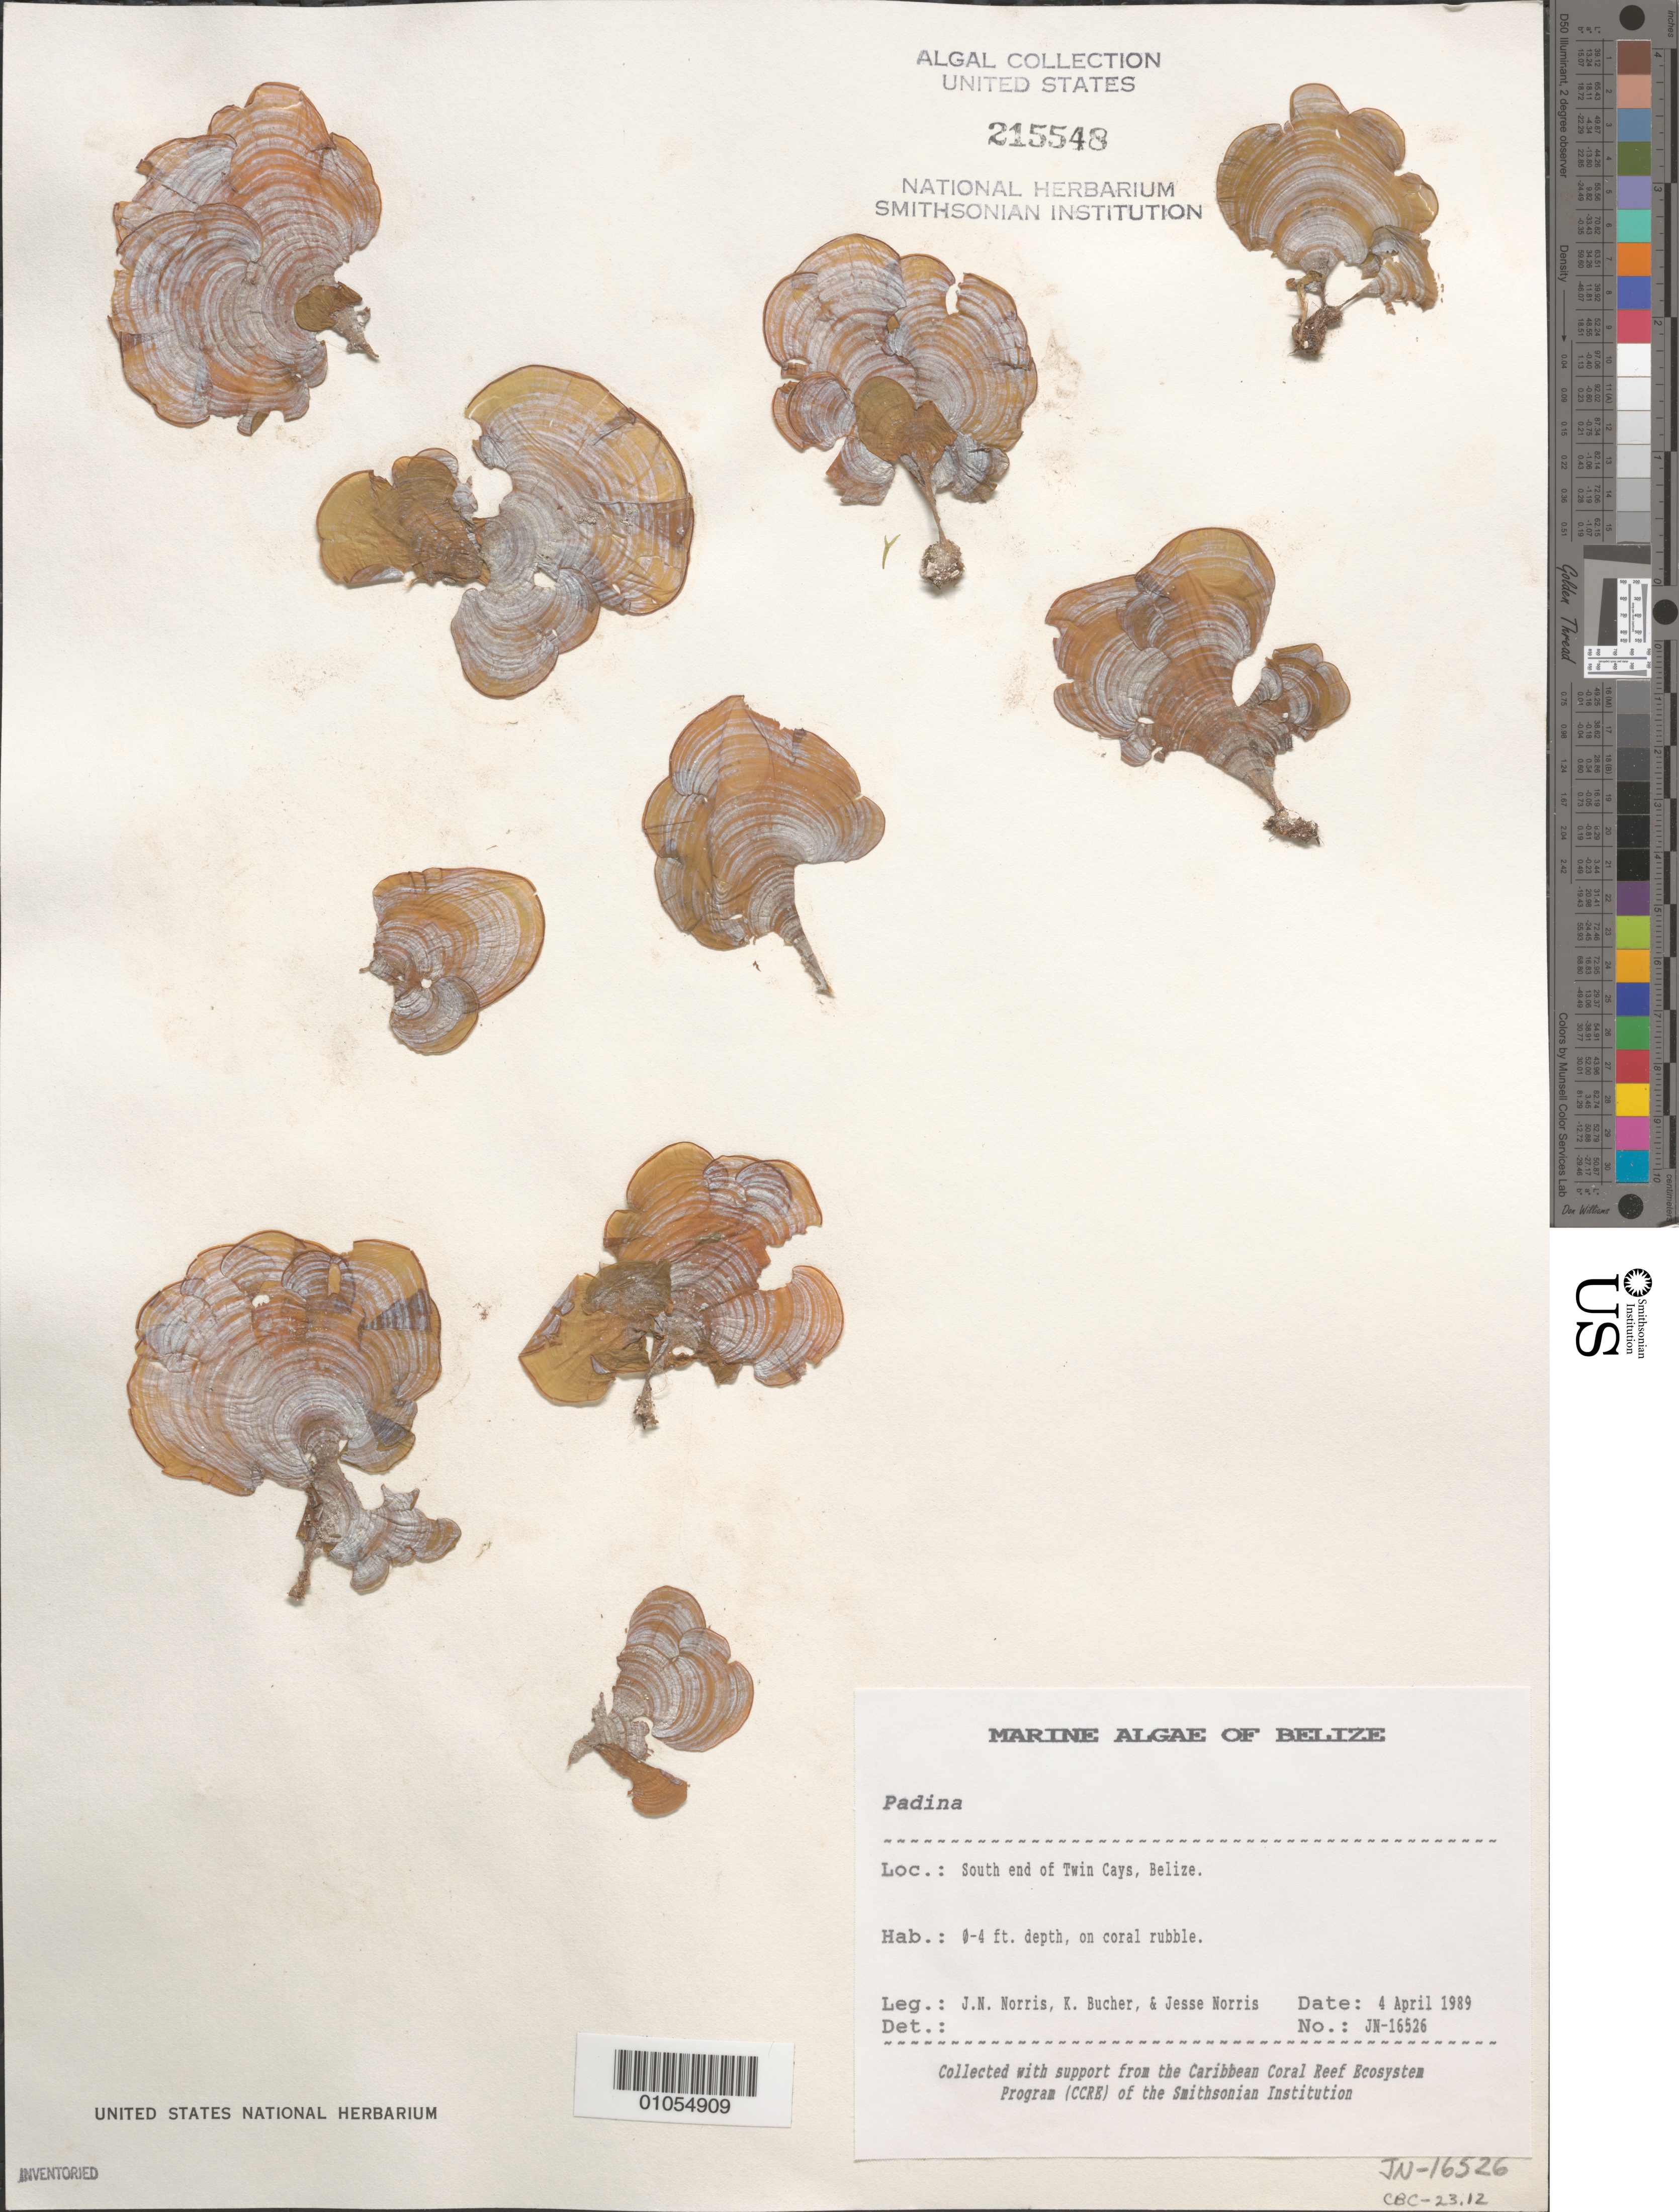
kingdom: Chromista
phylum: Ochrophyta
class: Phaeophyceae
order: Dictyotales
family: Dictyotaceae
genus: Padina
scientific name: Padina sp.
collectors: J. N. Norris, K. E. Bucher & J. A. Norris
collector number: JN-16526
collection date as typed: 04 Apr 1989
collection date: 1989-04-04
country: Belize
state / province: Stann Creek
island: Twin Cays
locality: South end of Twin Cays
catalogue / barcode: US 215548